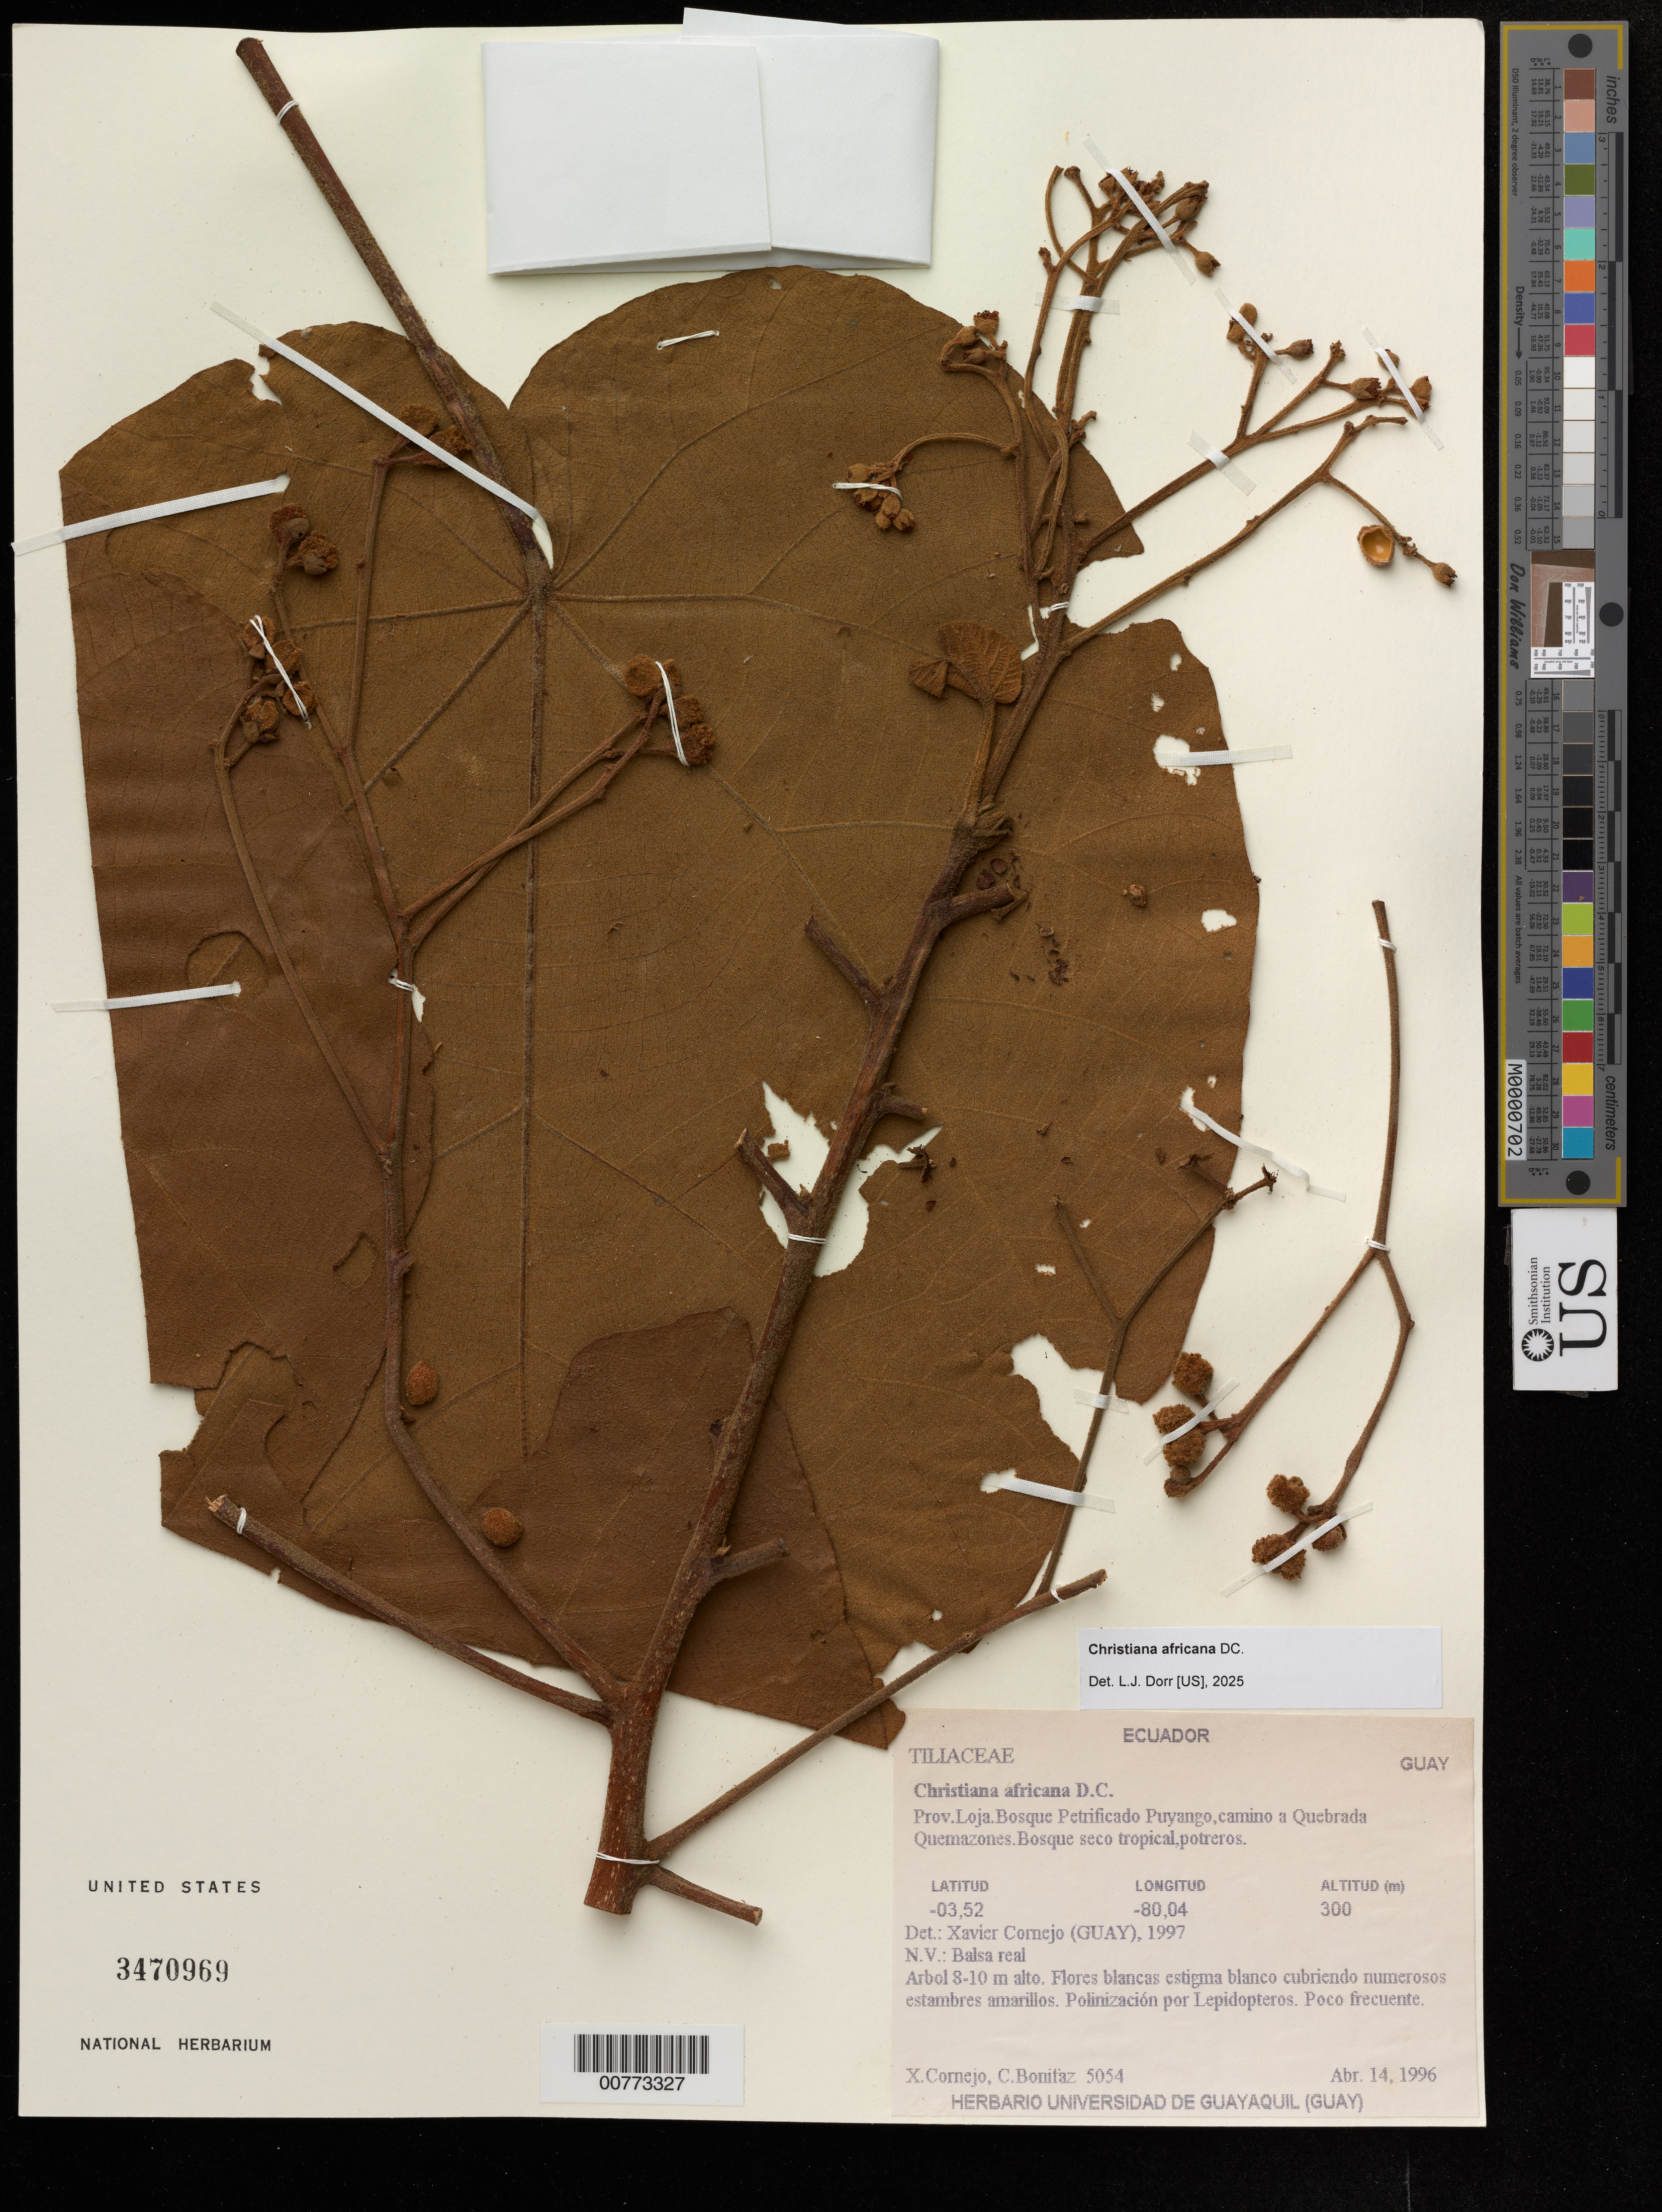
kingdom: Plantae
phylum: Tracheophyta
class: Magnoliopsida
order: Malvales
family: Malvaceae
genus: Christiana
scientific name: Christiana africana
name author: DC.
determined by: Dorr, L. J., (BOT), Smithsonian Institution - National Museum of Natural History (UNITED STATES)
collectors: X. F. Cornejo & C. Bonitáz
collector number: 5054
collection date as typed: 14 Apr 1996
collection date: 1996-04-14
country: Ecuador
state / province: Loja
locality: Bosque Petrificado Puyango, camino a Quebrada Quemazones.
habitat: Bosque seco tropical, potreros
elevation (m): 300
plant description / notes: Common name: Balsa real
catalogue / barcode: US 3470969